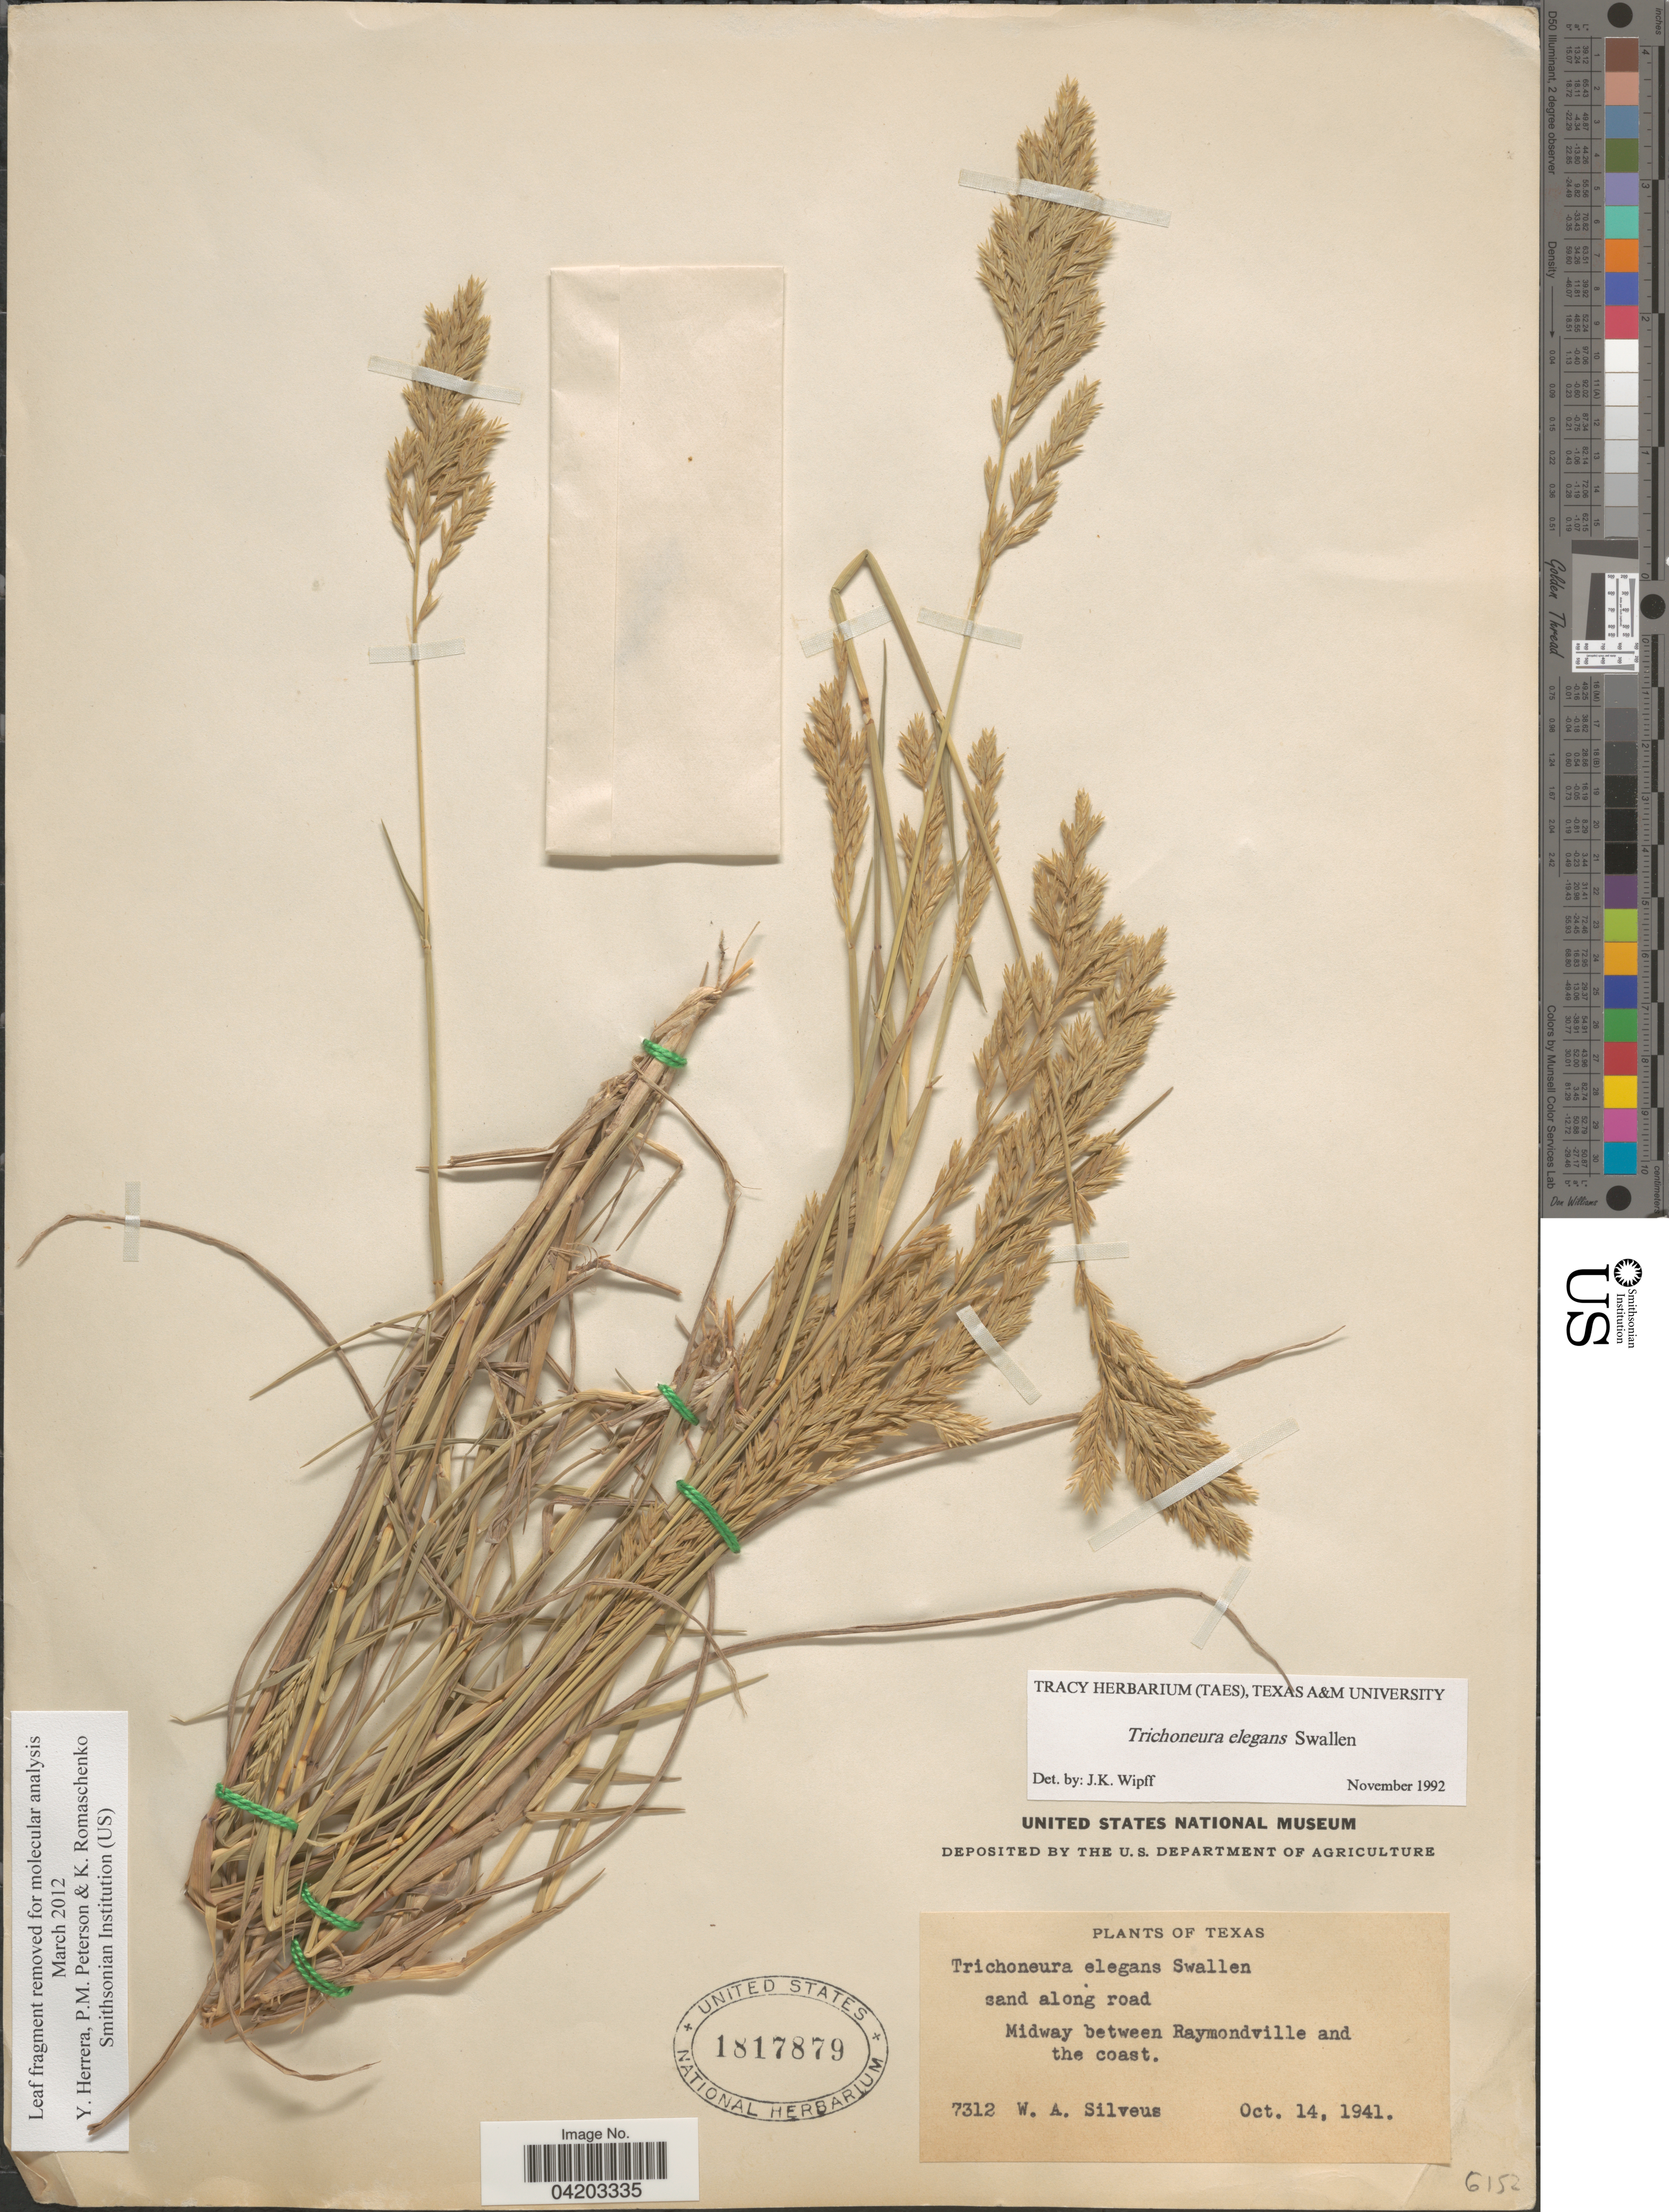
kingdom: Plantae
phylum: Tracheophyta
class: Liliopsida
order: Poales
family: Poaceae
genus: Trichoneura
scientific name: Trichoneura elegans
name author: Swallen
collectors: W. Silveus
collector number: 7312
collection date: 1941-10-14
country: United States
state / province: Texas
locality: Midway between Raymondville and the coast.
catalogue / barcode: US 1817879